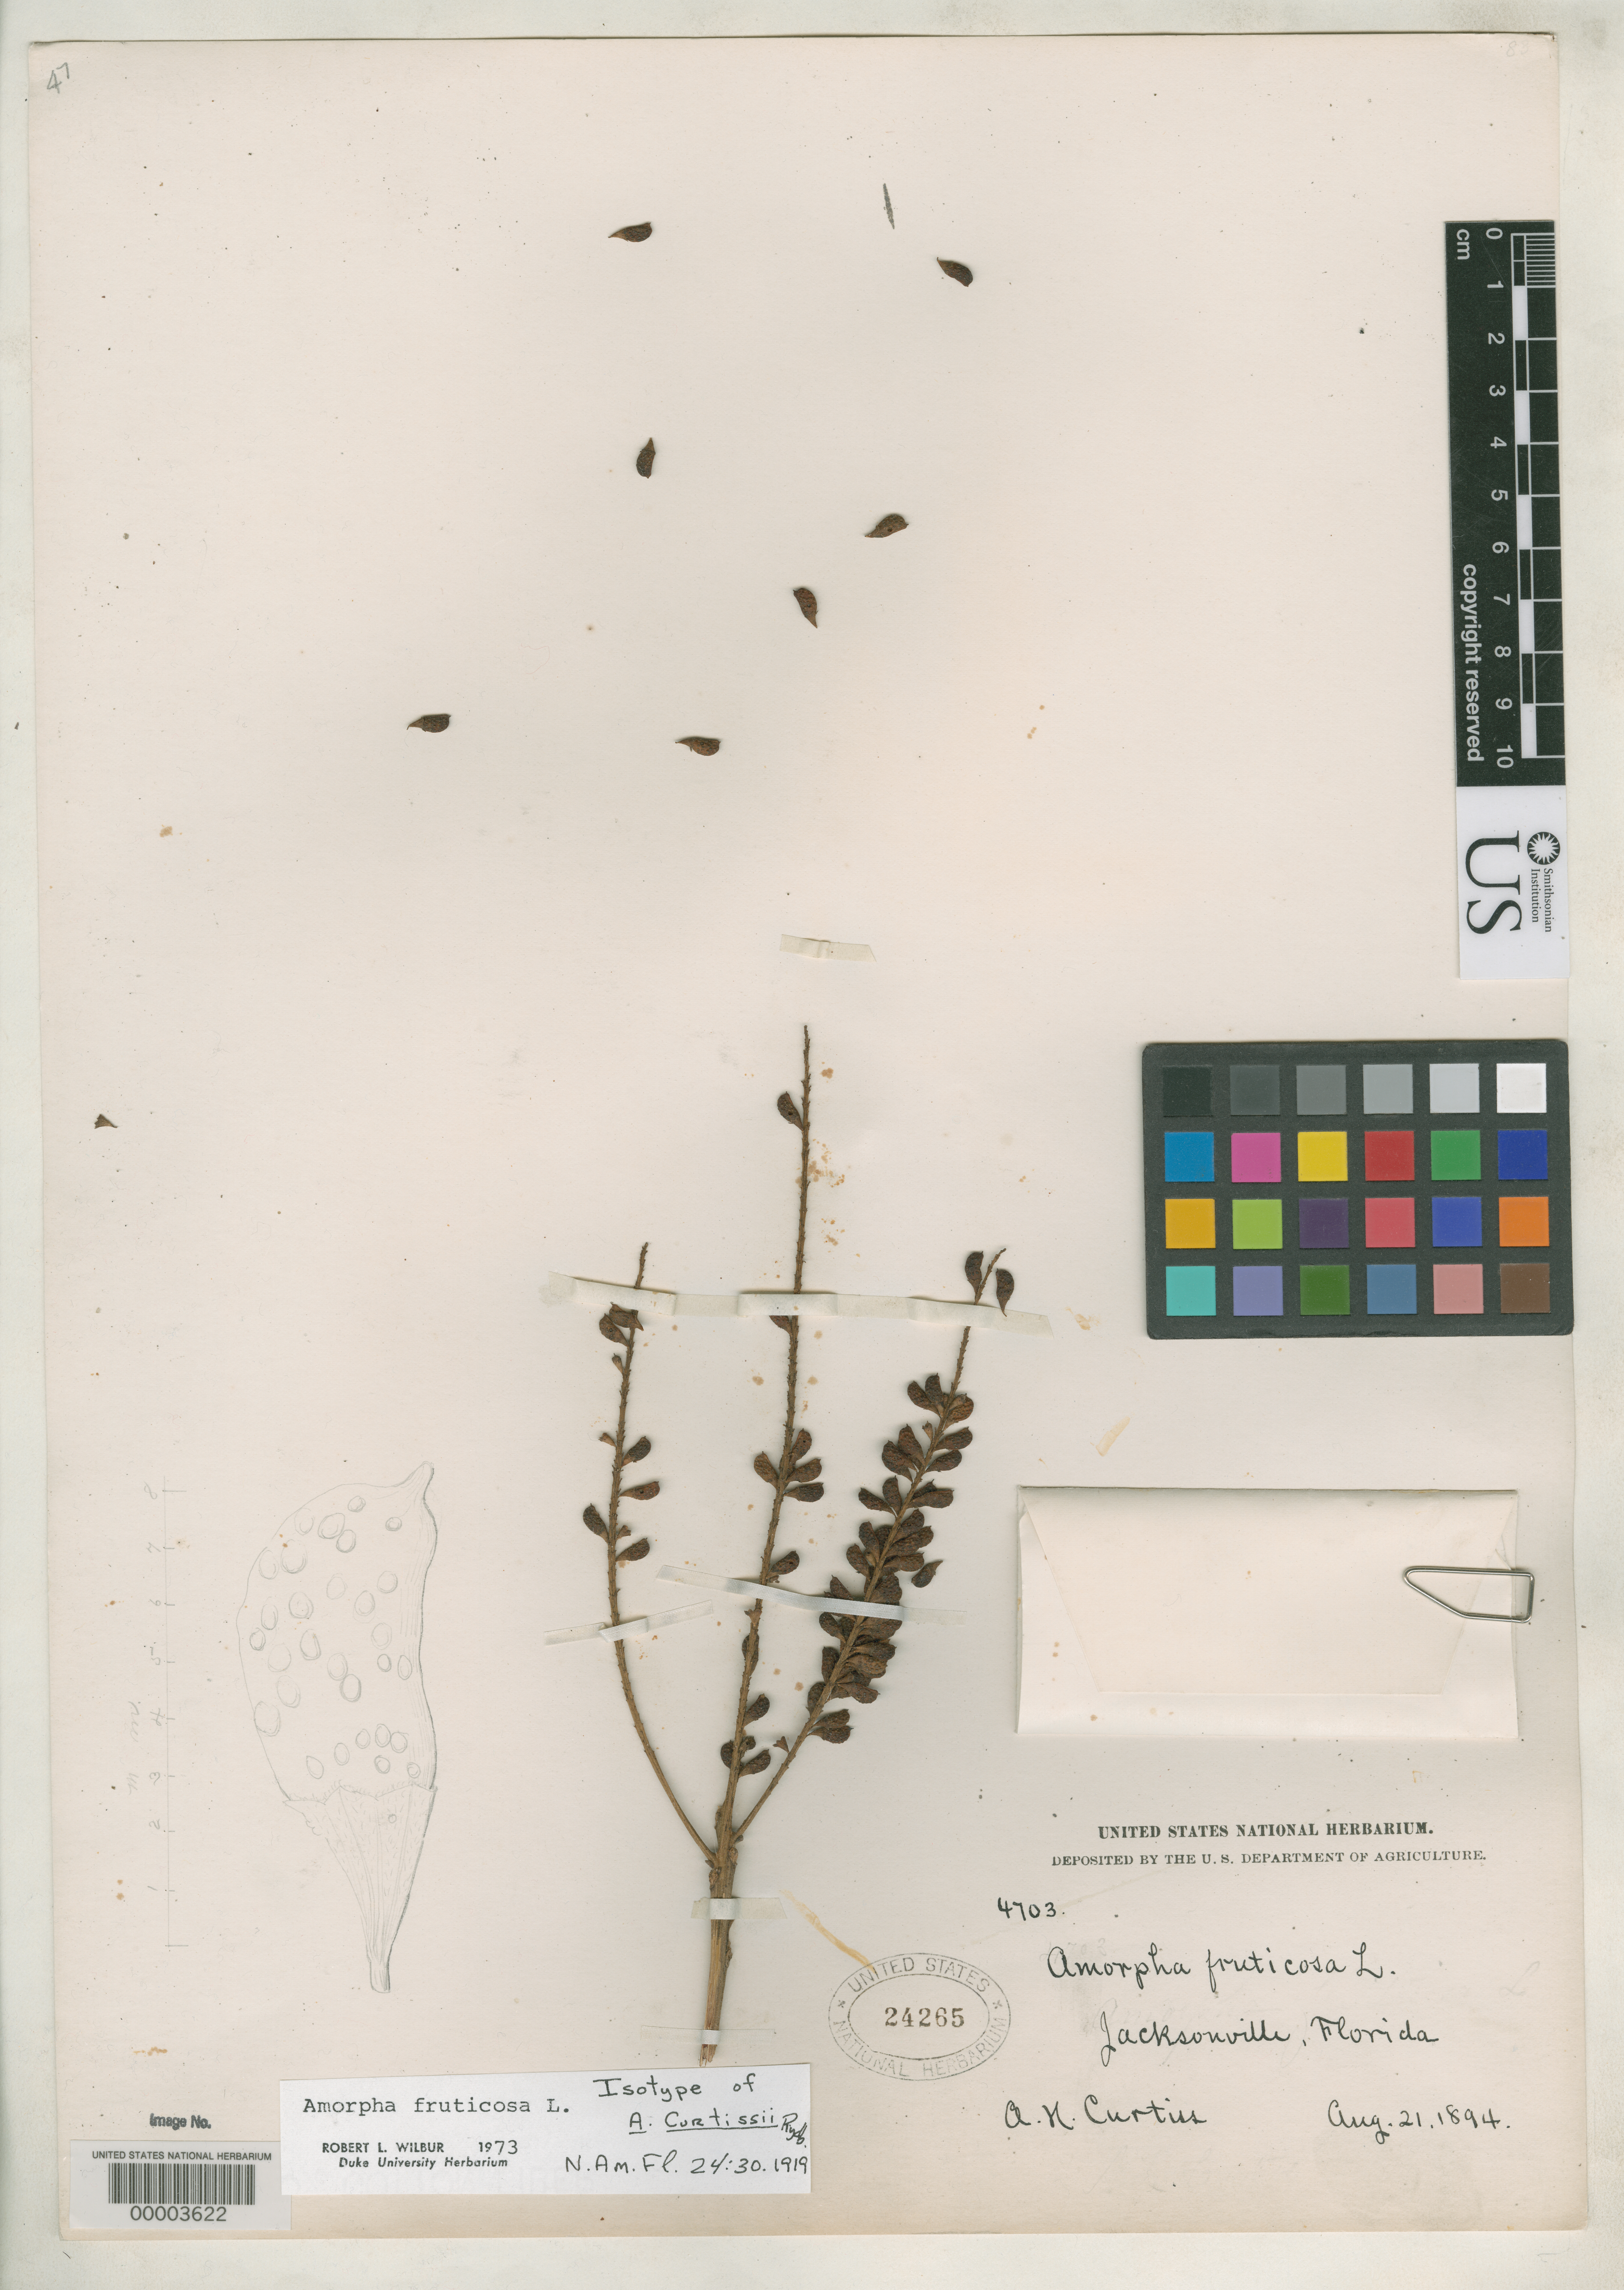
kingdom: Plantae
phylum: Tracheophyta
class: Magnoliopsida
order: Fabales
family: Fabaceae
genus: Amorpha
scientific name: Amorpha curtissii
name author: Rydb.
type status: Isotype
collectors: A. H. Curtiss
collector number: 4703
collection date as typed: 21 Aug 1894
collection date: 1894-08-21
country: United States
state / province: Florida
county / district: Duval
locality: Jacksonville.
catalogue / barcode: US 24265